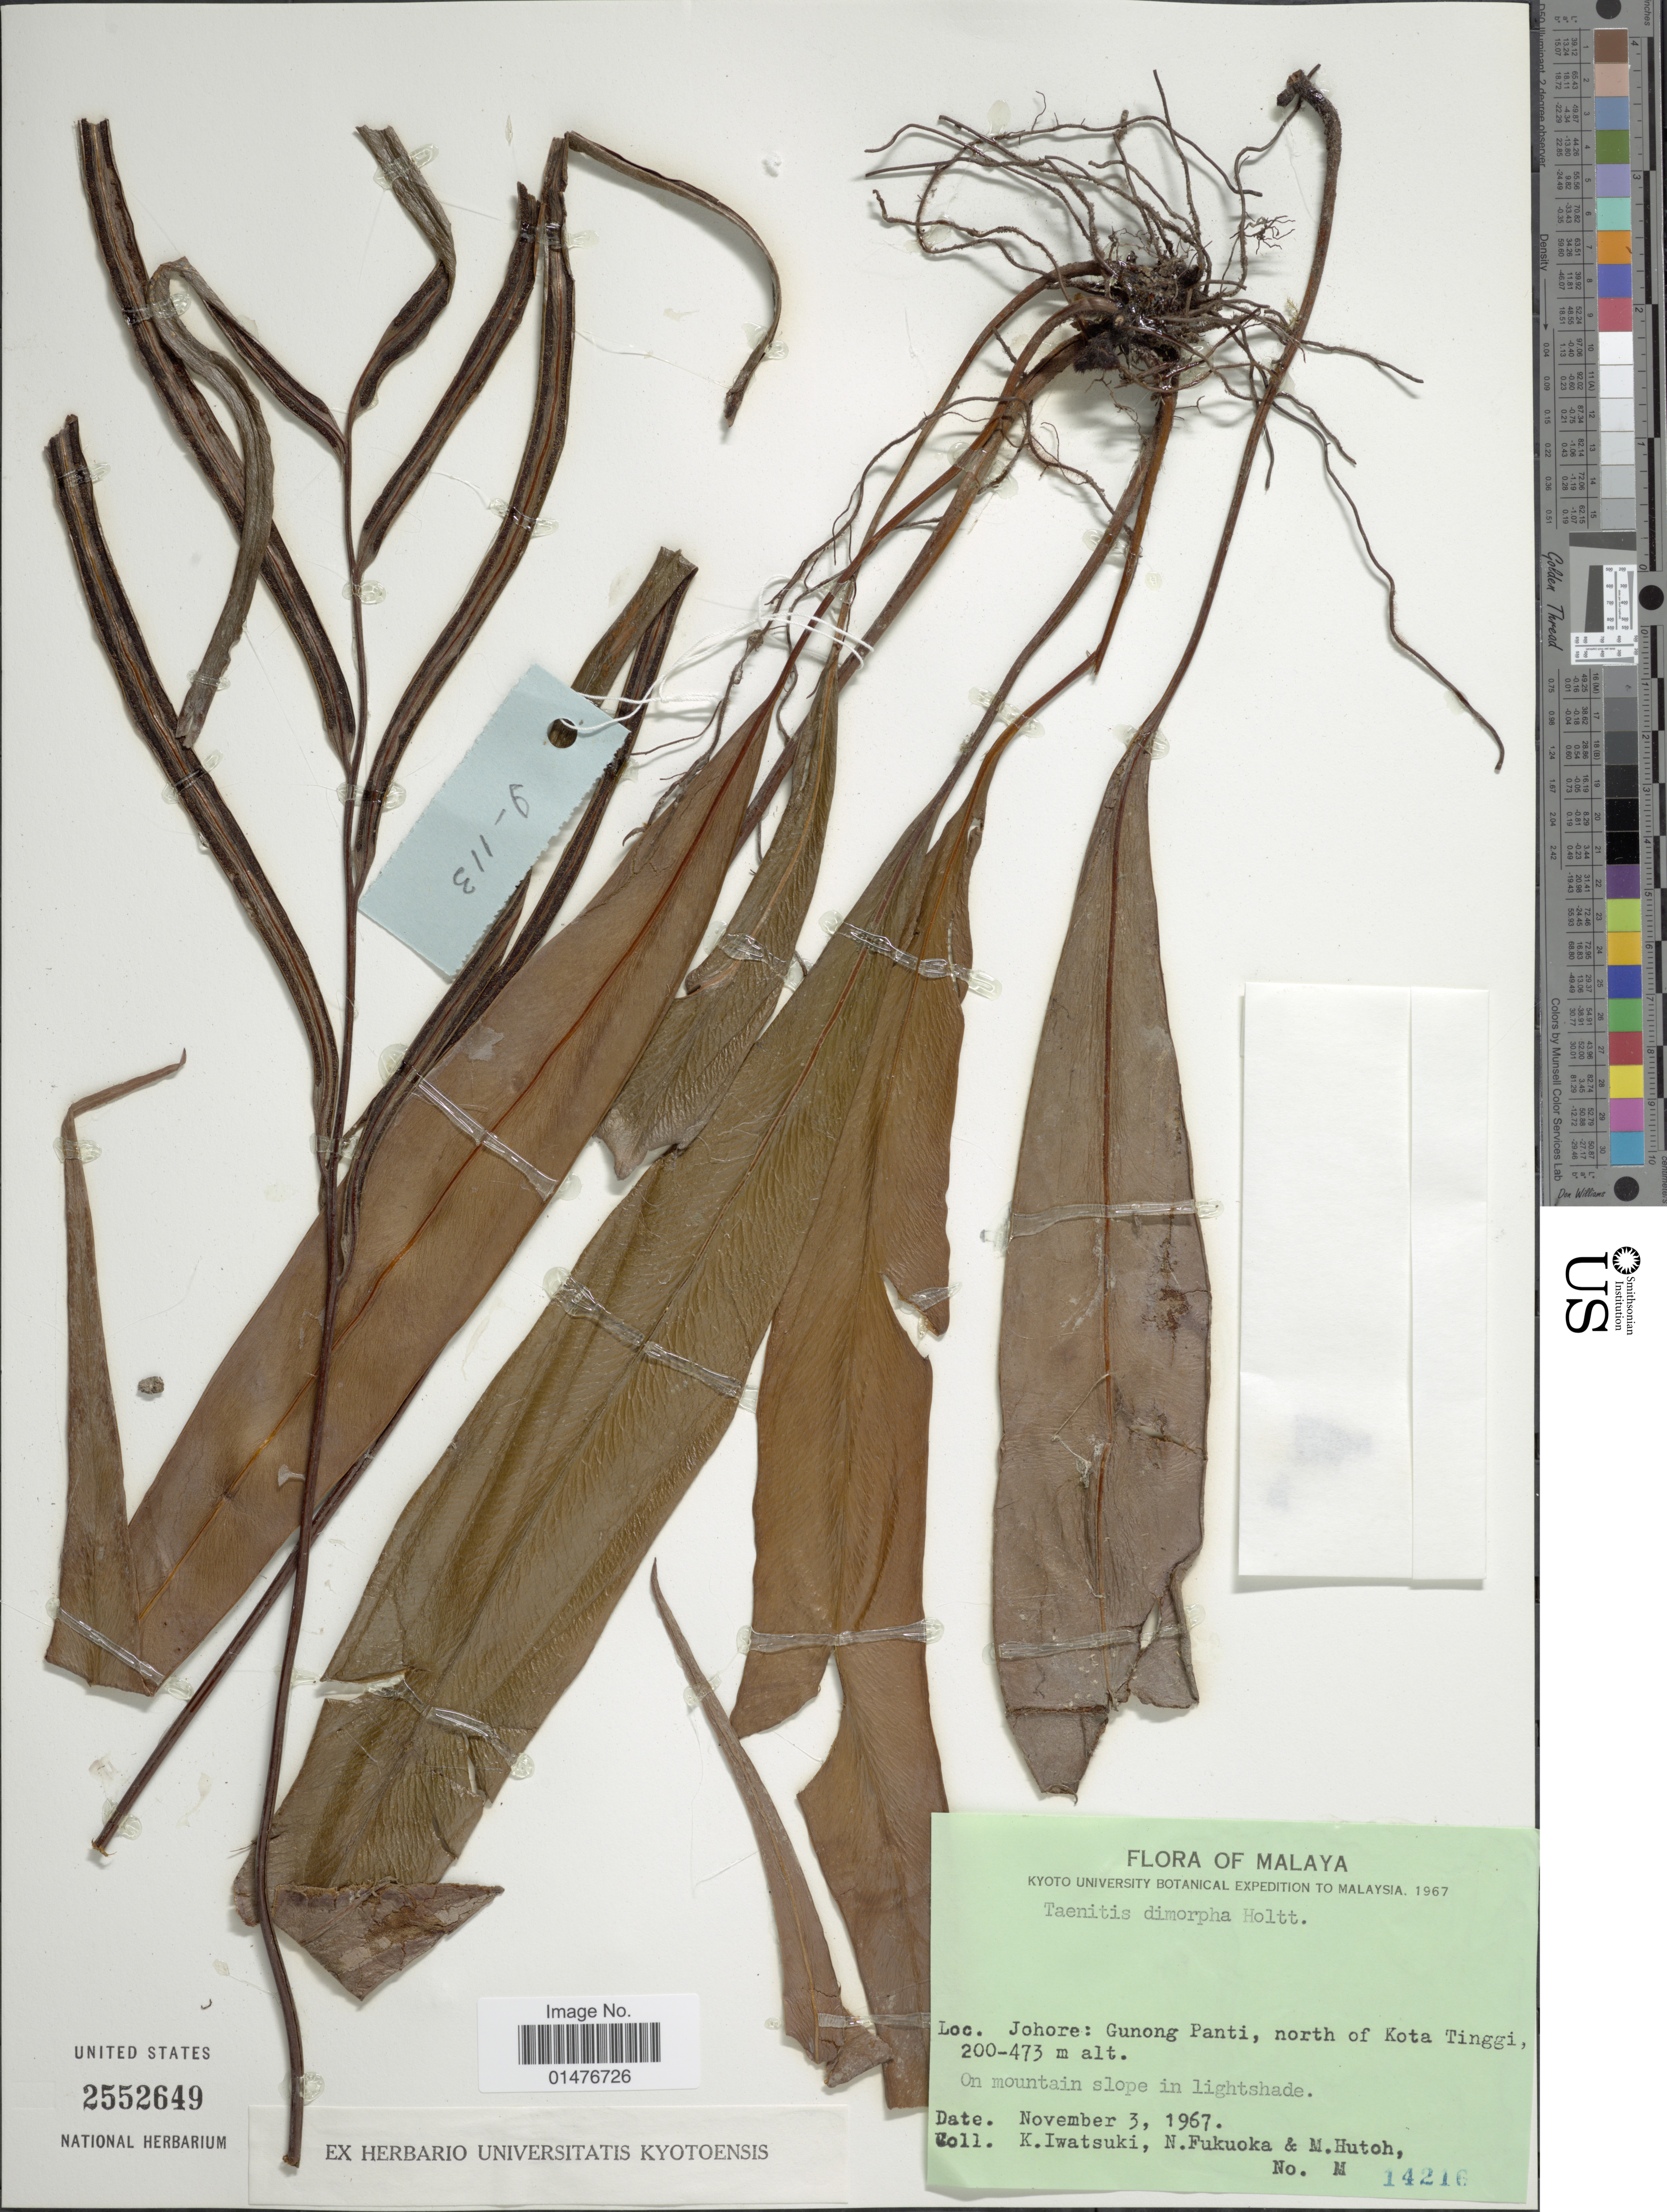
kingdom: Plantae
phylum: Tracheophyta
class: Polypodiopsida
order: Polypodiales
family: Pteridaceae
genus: Taenitis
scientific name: Taenitis dimorpha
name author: Holttum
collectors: K. Iwatsuki, N. Fukuoka & M. Hutoh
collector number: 14216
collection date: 1967-11-03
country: Malaysia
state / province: Johor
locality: Johore: Gunong Panti, north of Kota Tingi, Malaya.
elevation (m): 200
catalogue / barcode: US 2552649